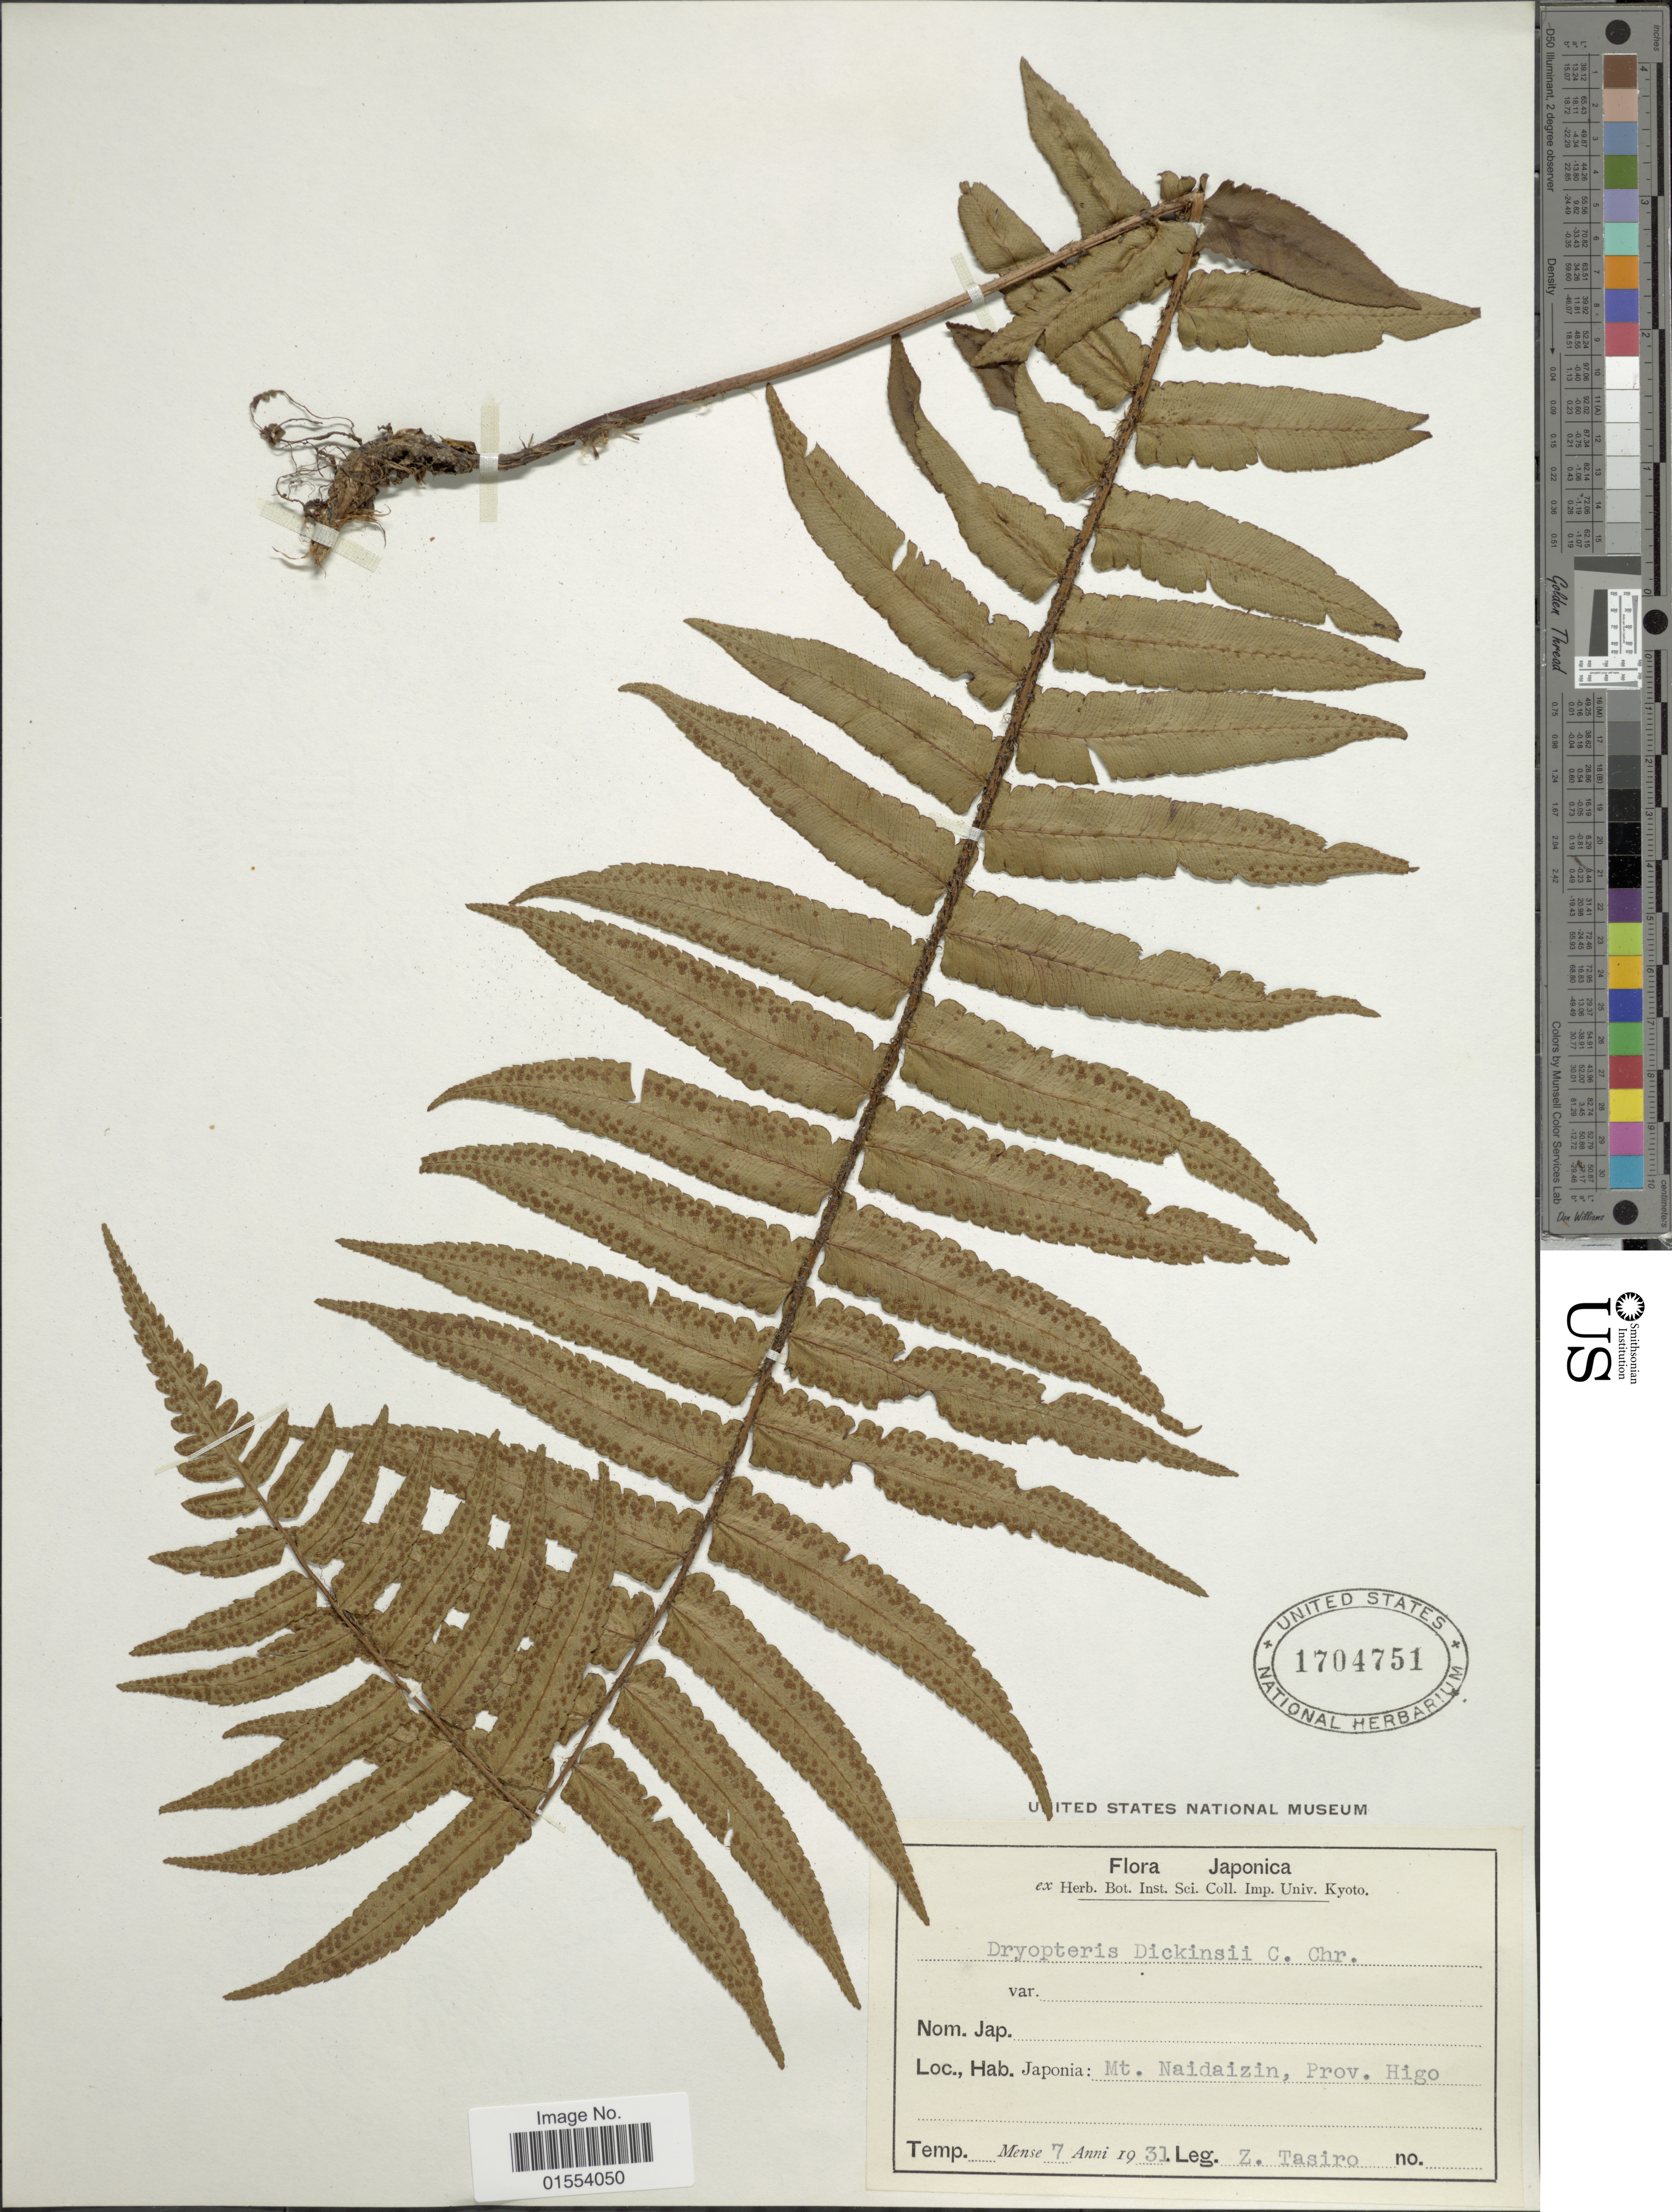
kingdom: Plantae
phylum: Tracheophyta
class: Polypodiopsida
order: Polypodiales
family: Dryopteridaceae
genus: Dryopteris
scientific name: Dryopteris dickinsii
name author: (Franch. & Sav.) Christ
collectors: Z. Tasiro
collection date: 1931-07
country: Japan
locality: Japonia: Mt. Naidaizin, Prov. Higo.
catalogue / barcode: US 1704751